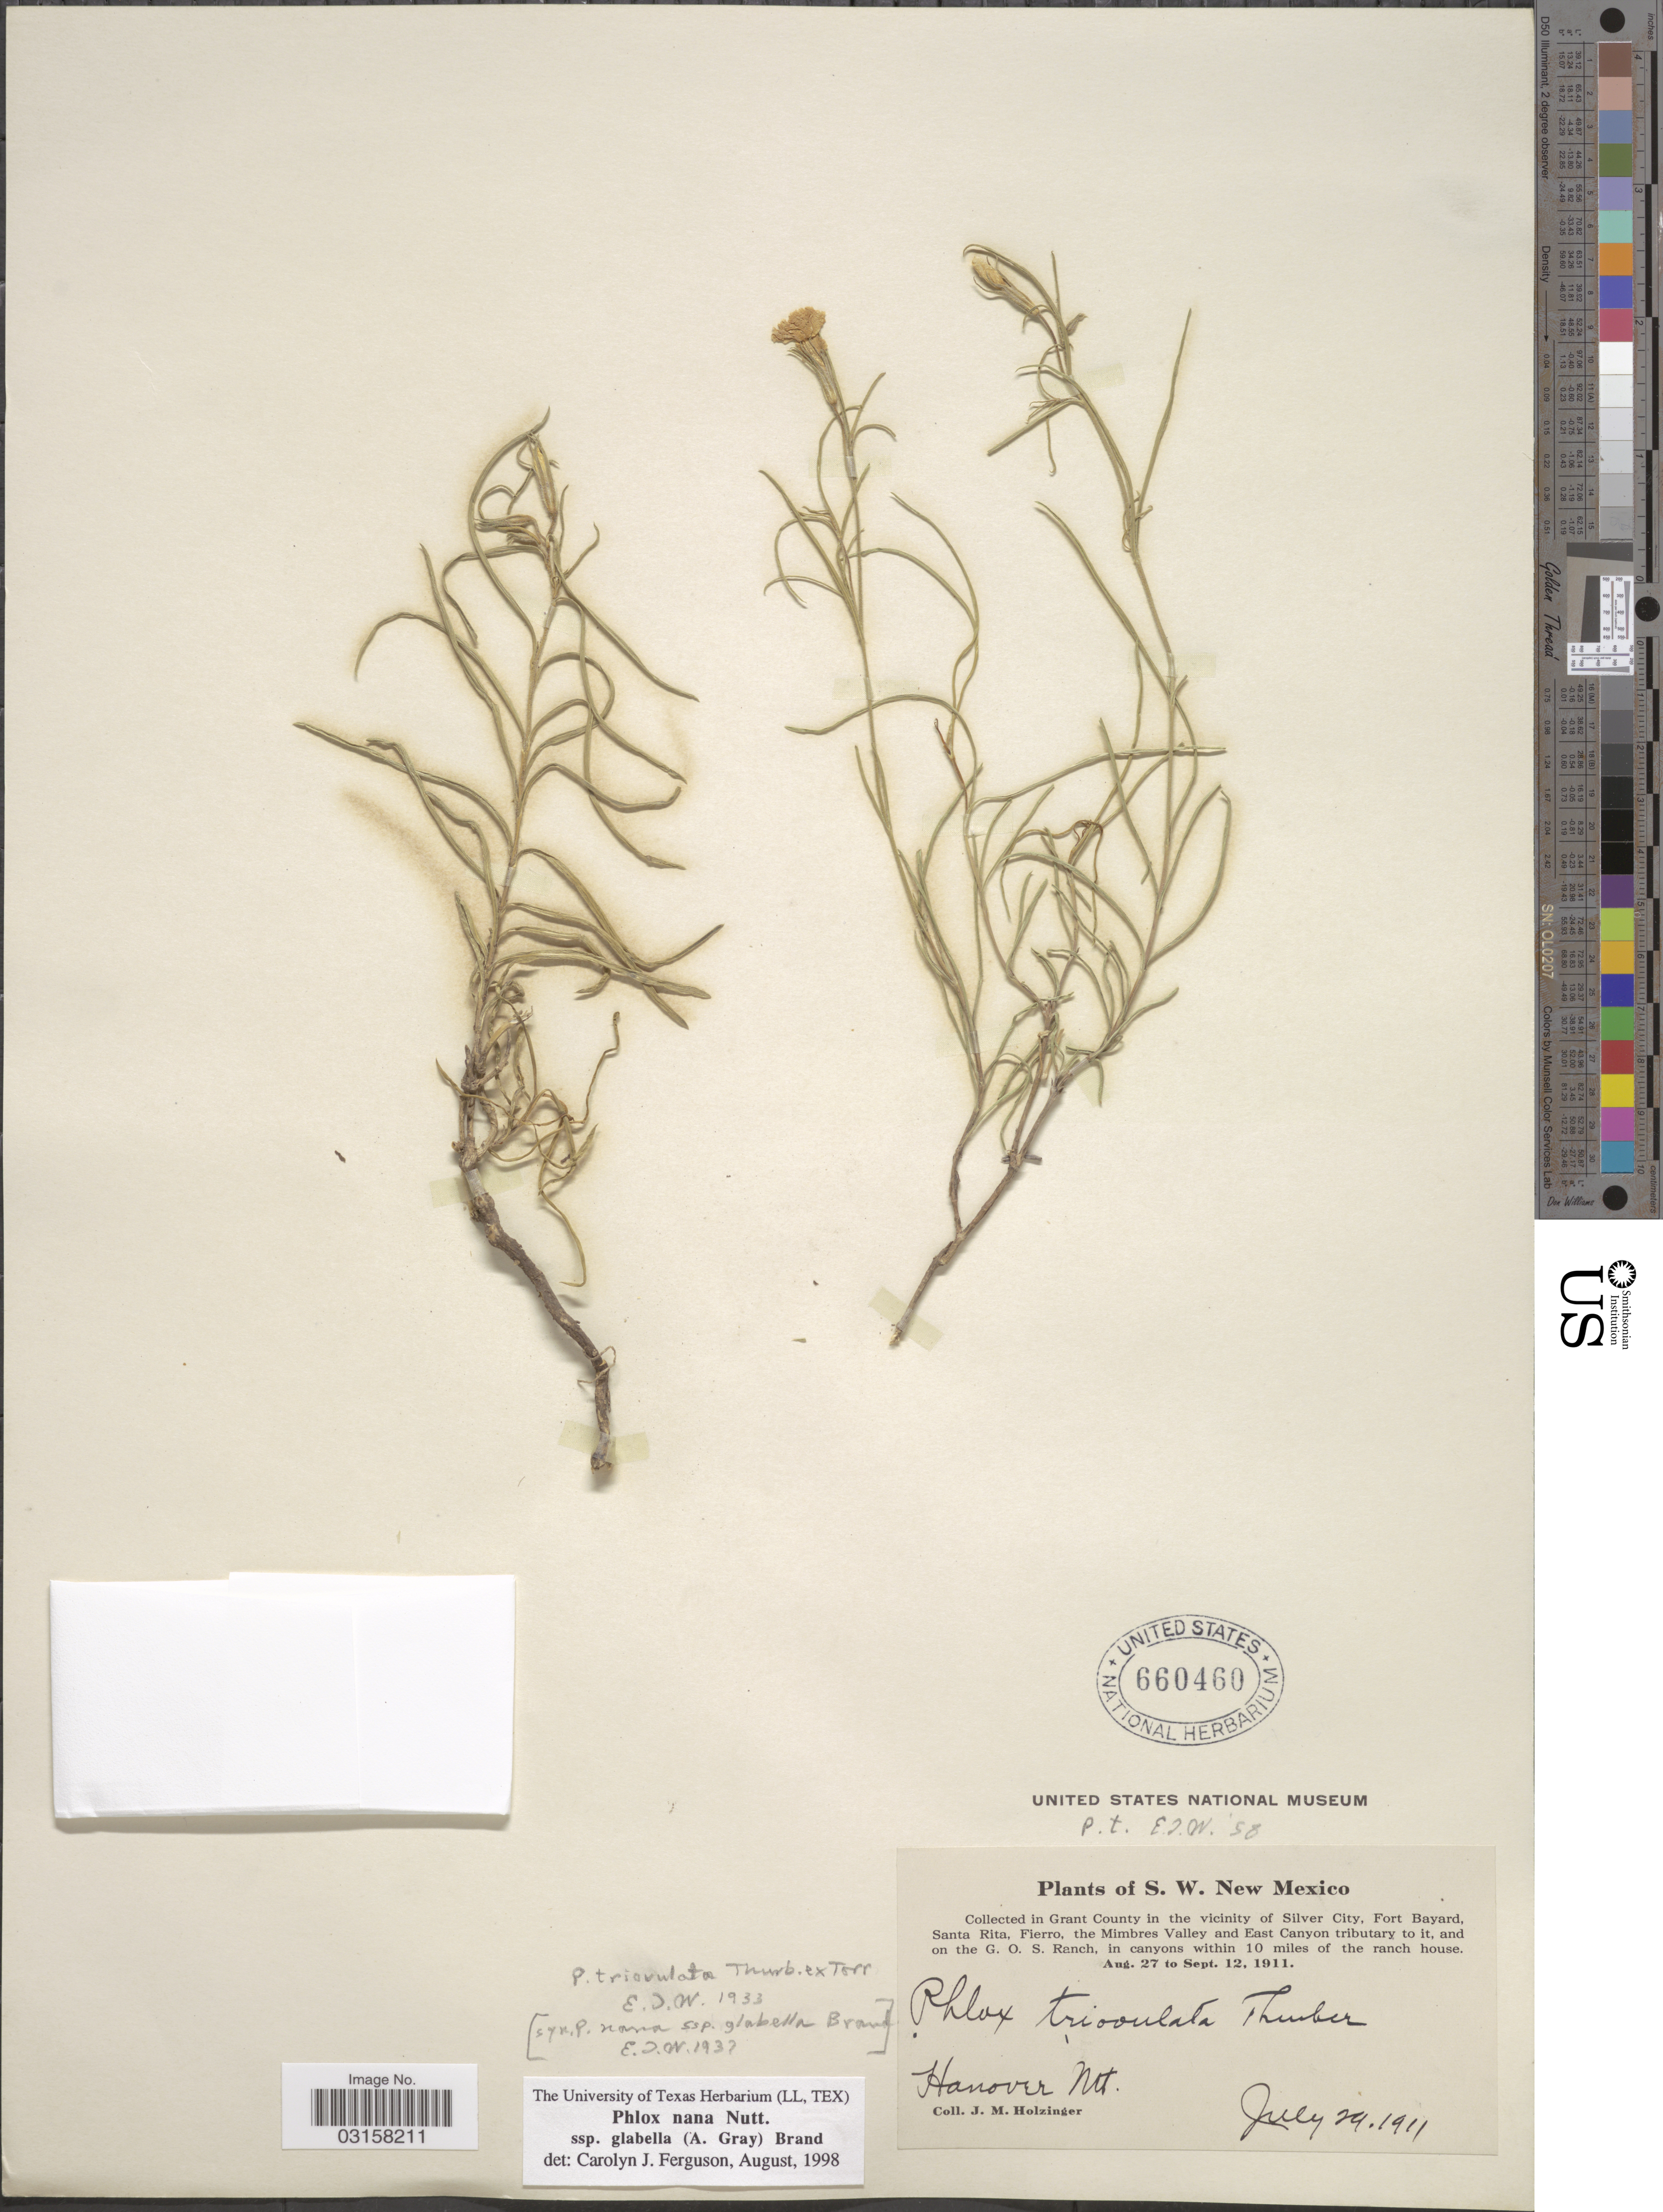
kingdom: Plantae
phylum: Tracheophyta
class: Magnoliopsida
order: Ericales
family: Polemoniaceae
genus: Phlox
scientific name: Phlox triovulata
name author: Thurb. ex Torr.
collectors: J. M. Holzinger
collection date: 1911-07-29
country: United States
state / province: New Mexico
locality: S.W. New Mexico. In Grant County in the vicinity of Silver City, Fort Bayard, Santa Rita, Fierro, in the Mimbres Valley and East Canyon tributary to it, and on the G.O.S. Ranch, in canyons within 10 miles of the ranch house. Hanover Mt.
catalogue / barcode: US 660460